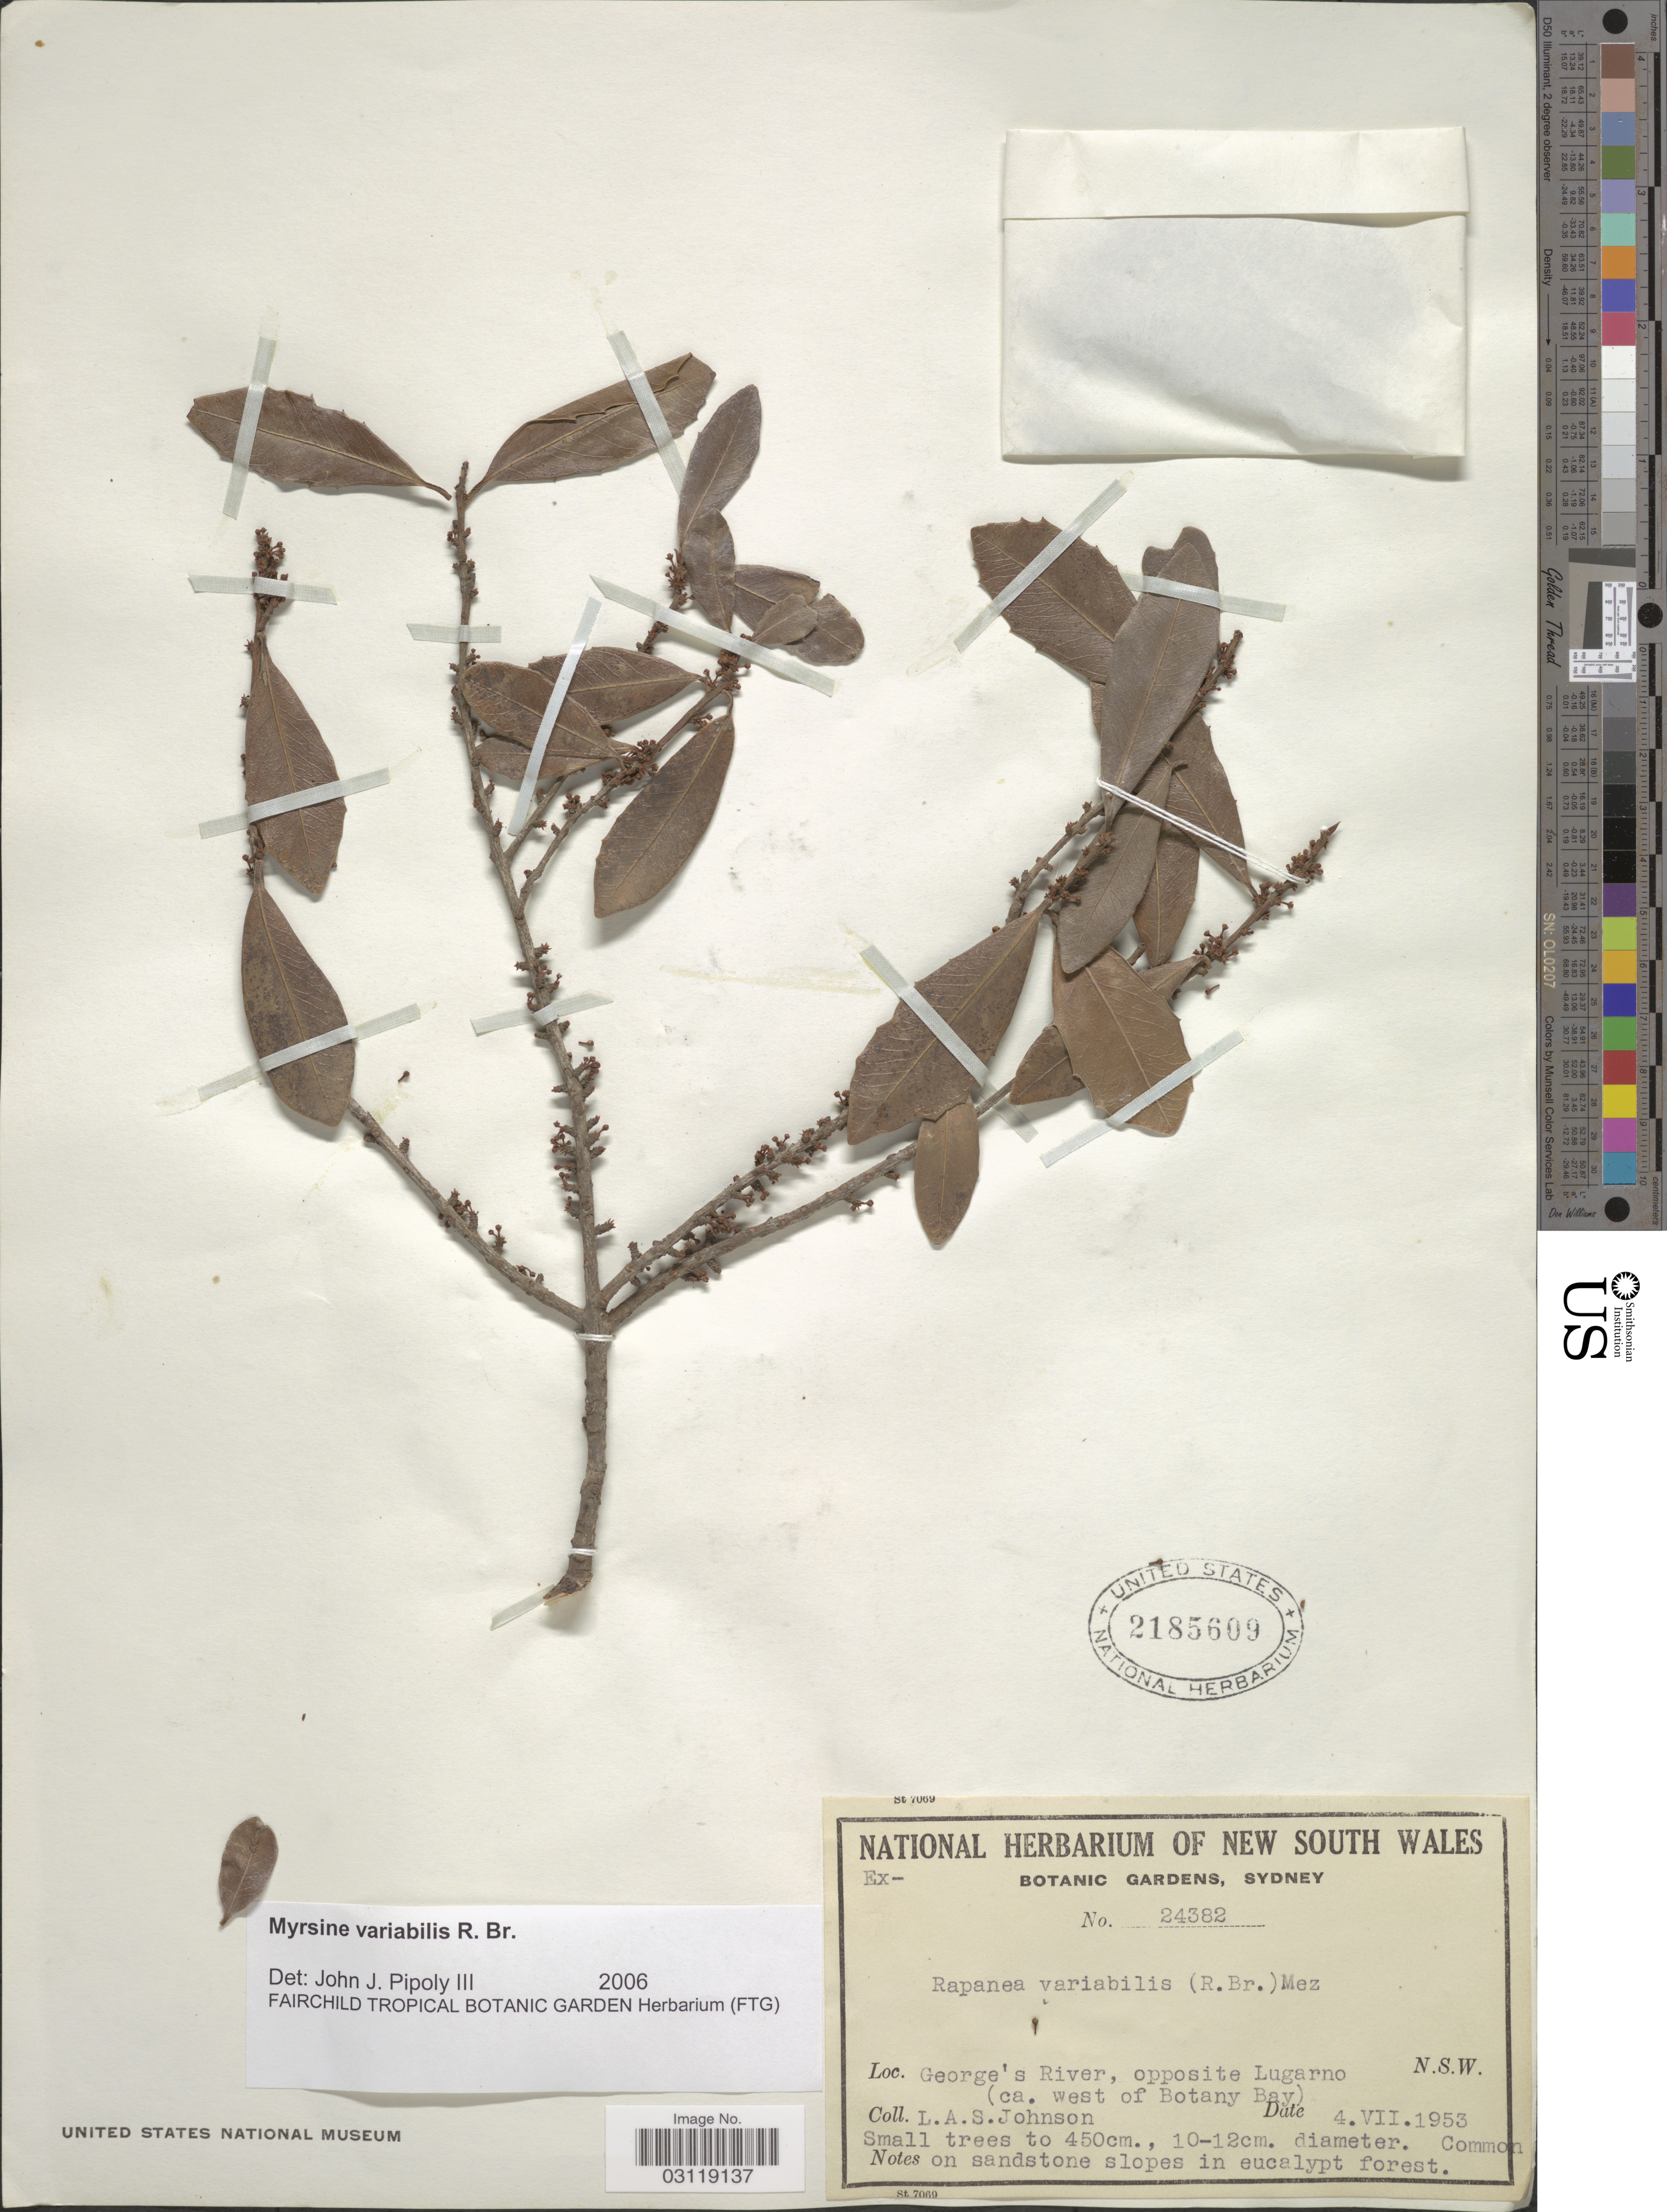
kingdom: Plantae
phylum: Tracheophyta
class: Magnoliopsida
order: Ericales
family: Primulaceae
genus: Rapanea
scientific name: Rapanea variablis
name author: (R. Br.) Mez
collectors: L. A. S. Johnson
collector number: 24382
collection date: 1953-07-04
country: Australia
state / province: New South Wales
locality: George's River, opposite Lugarno (ca. west of Botany Bay).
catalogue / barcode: US 2185609